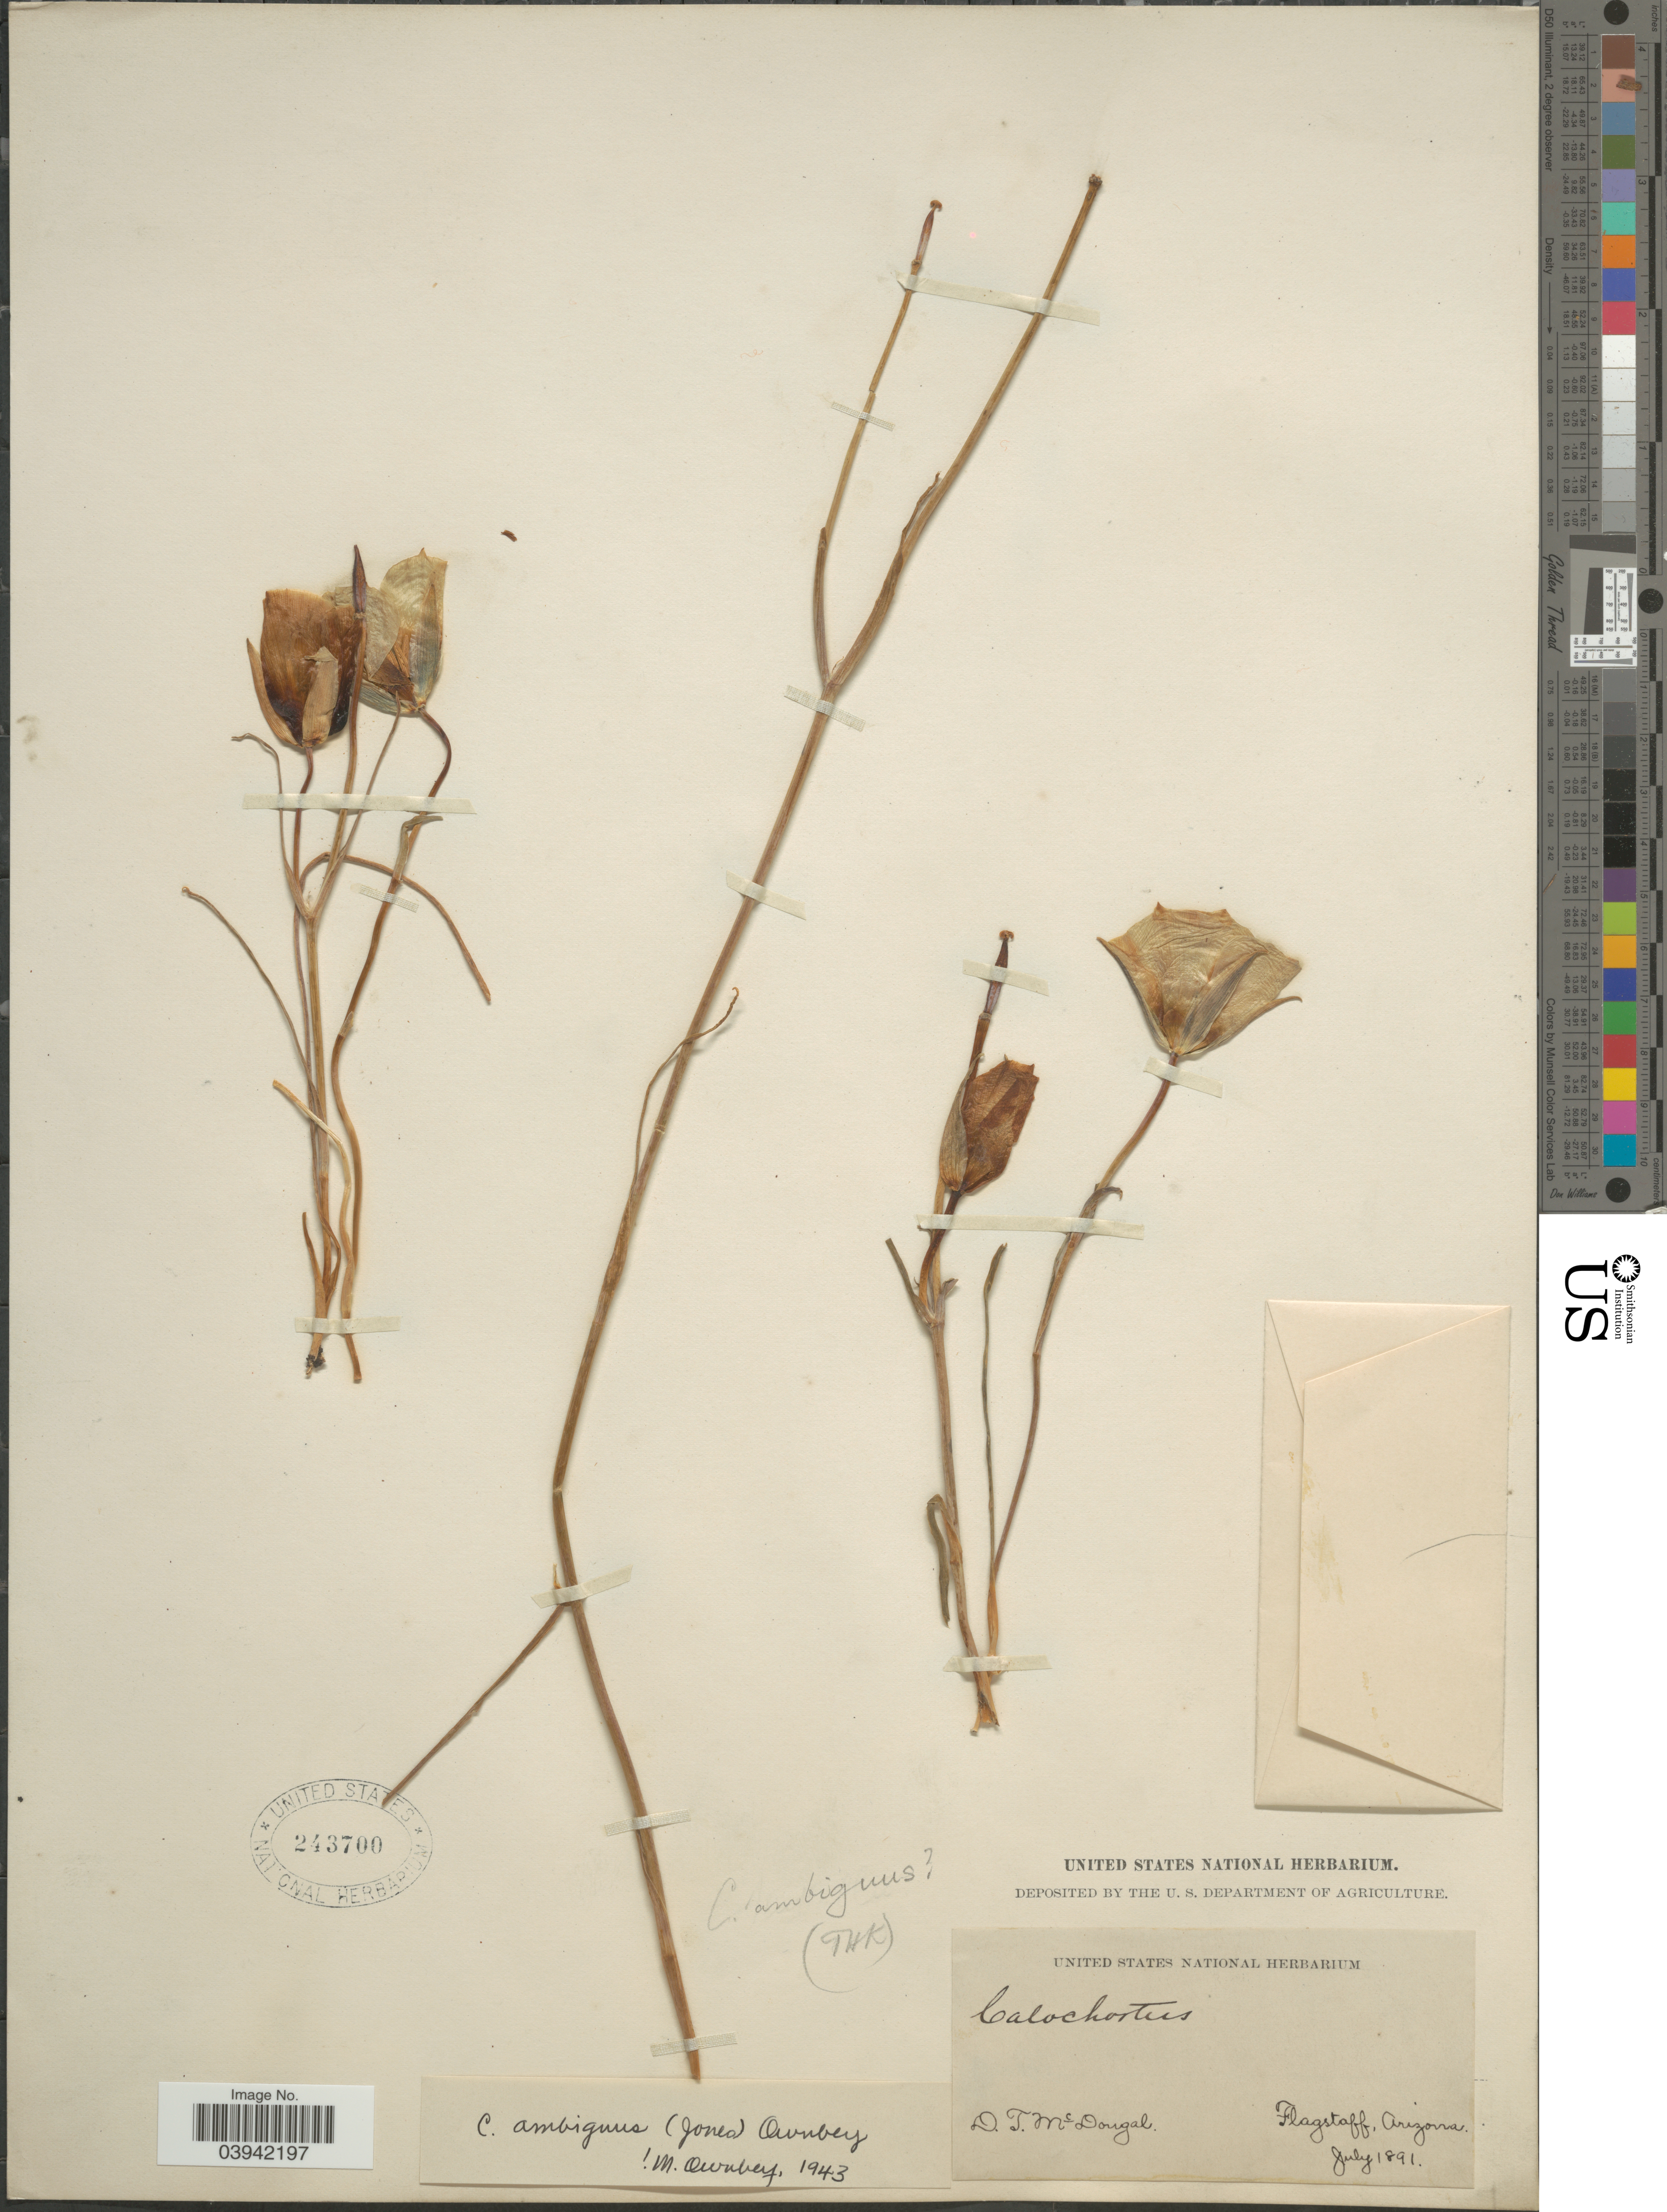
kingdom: Plantae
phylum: Tracheophyta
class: Liliopsida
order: Liliales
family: Liliaceae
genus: Calochortus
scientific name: Calochortus ambiguus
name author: (M.E. Jones) Ownbey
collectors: D. McDougal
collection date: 1891-07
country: United States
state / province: Arizona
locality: Flagstaff.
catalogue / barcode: US 243700